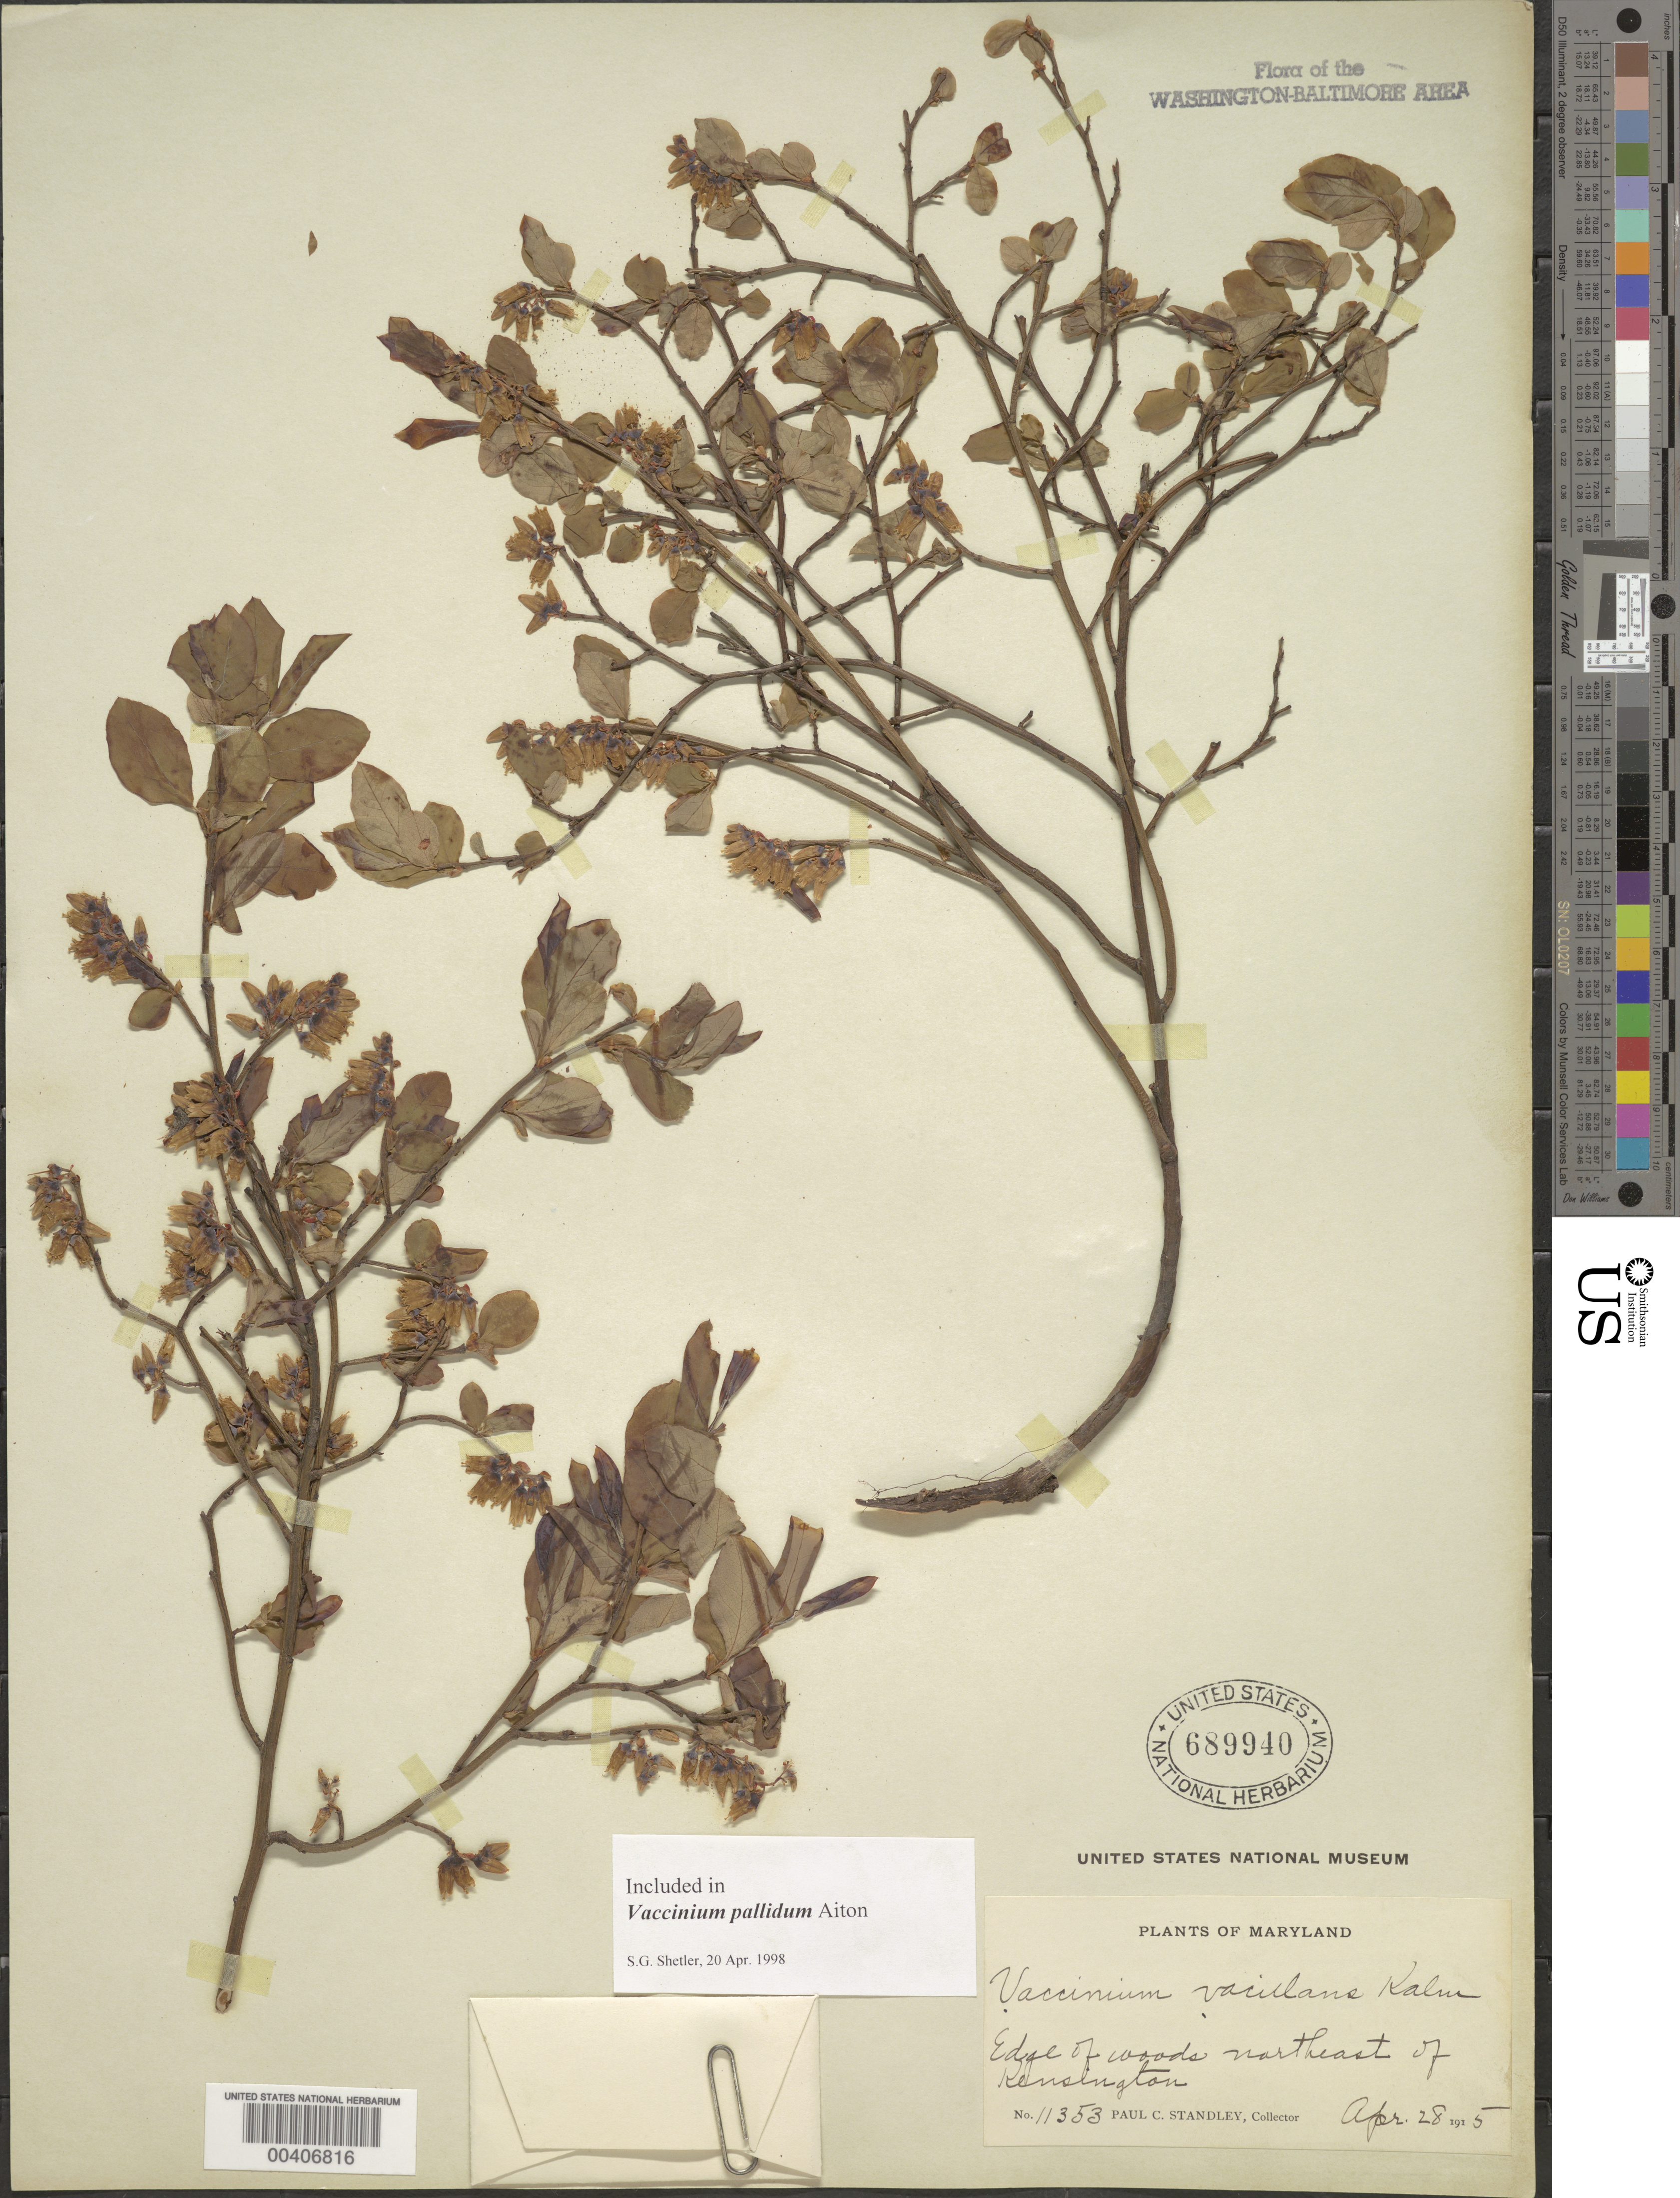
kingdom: Plantae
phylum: Tracheophyta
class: Magnoliopsida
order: Ericales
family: Ericaceae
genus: Vaccinium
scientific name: Vaccinium pallidum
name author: Aiton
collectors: P. C. Standley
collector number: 11353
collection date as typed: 28 Apr 1915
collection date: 1915-04-28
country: United States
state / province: Maryland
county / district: Montgomery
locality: Northeast of Kensington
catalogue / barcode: US 689940